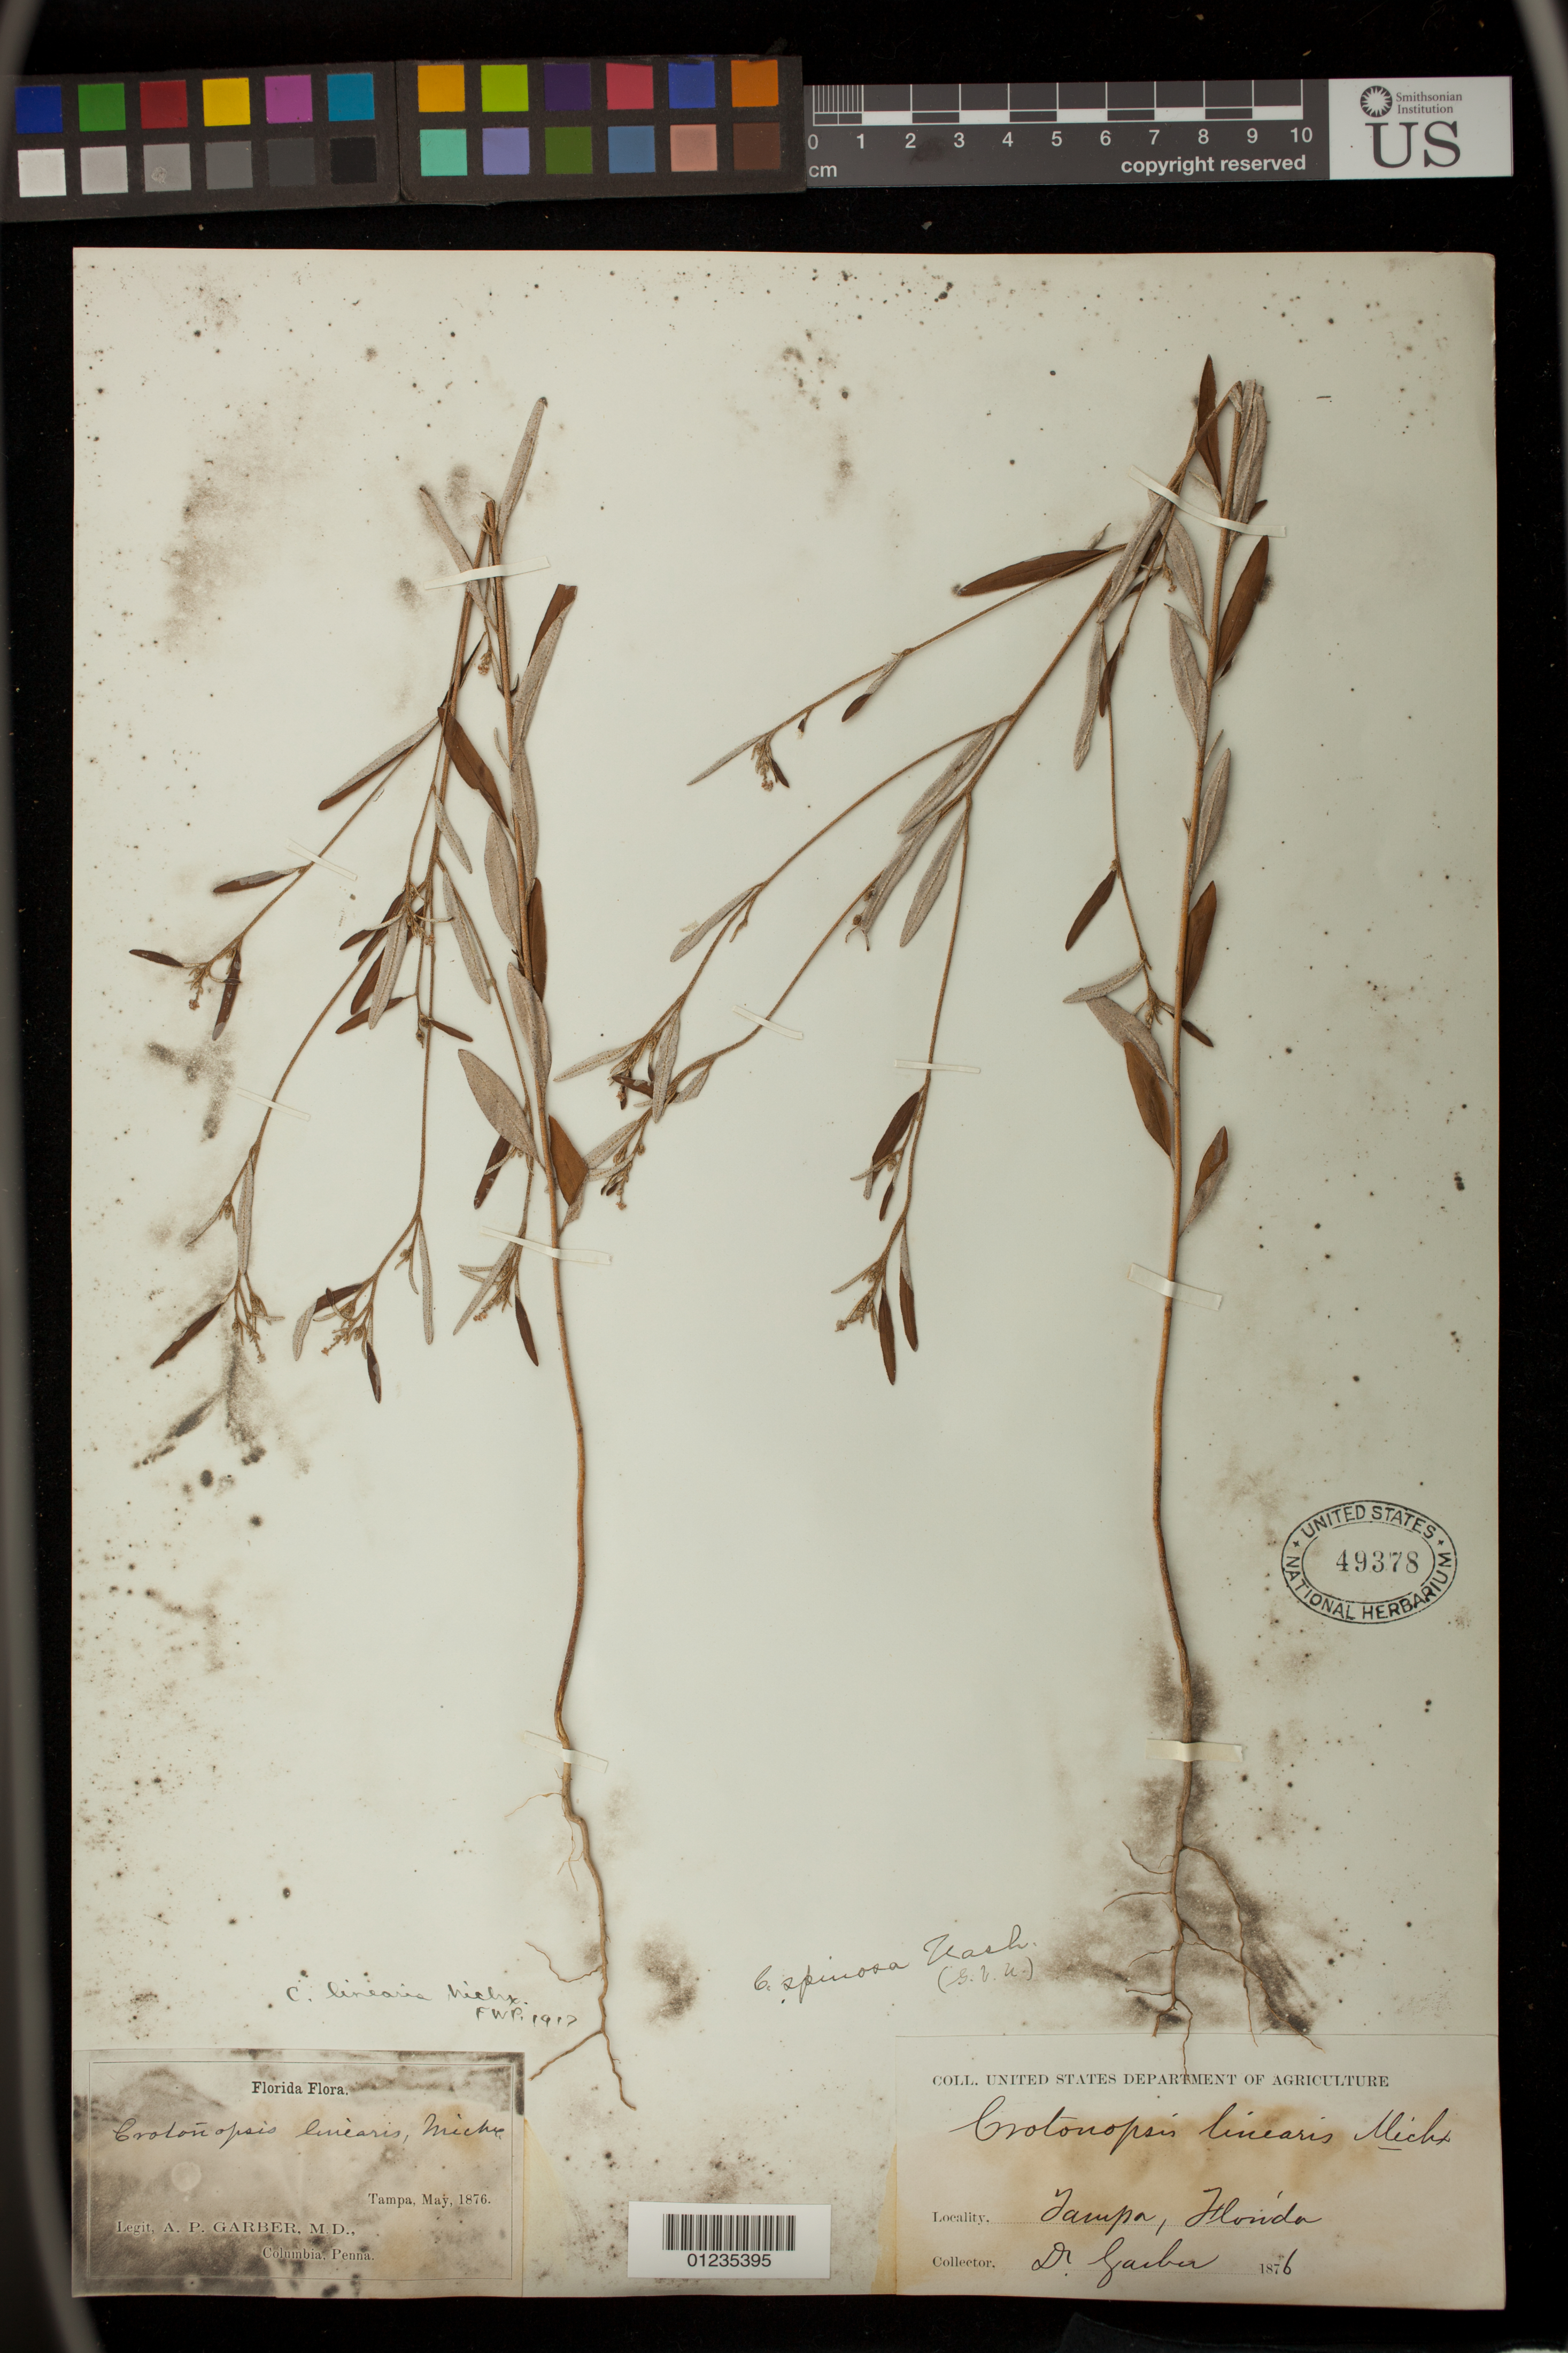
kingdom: Plantae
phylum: Tracheophyta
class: Magnoliopsida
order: Malpighiales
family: Euphorbiaceae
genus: Crotonopsis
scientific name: Crotonopsis linearis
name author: Michx.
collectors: A. P. Garber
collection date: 1876-05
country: United States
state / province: Florida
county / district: Tampa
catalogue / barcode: US 49378